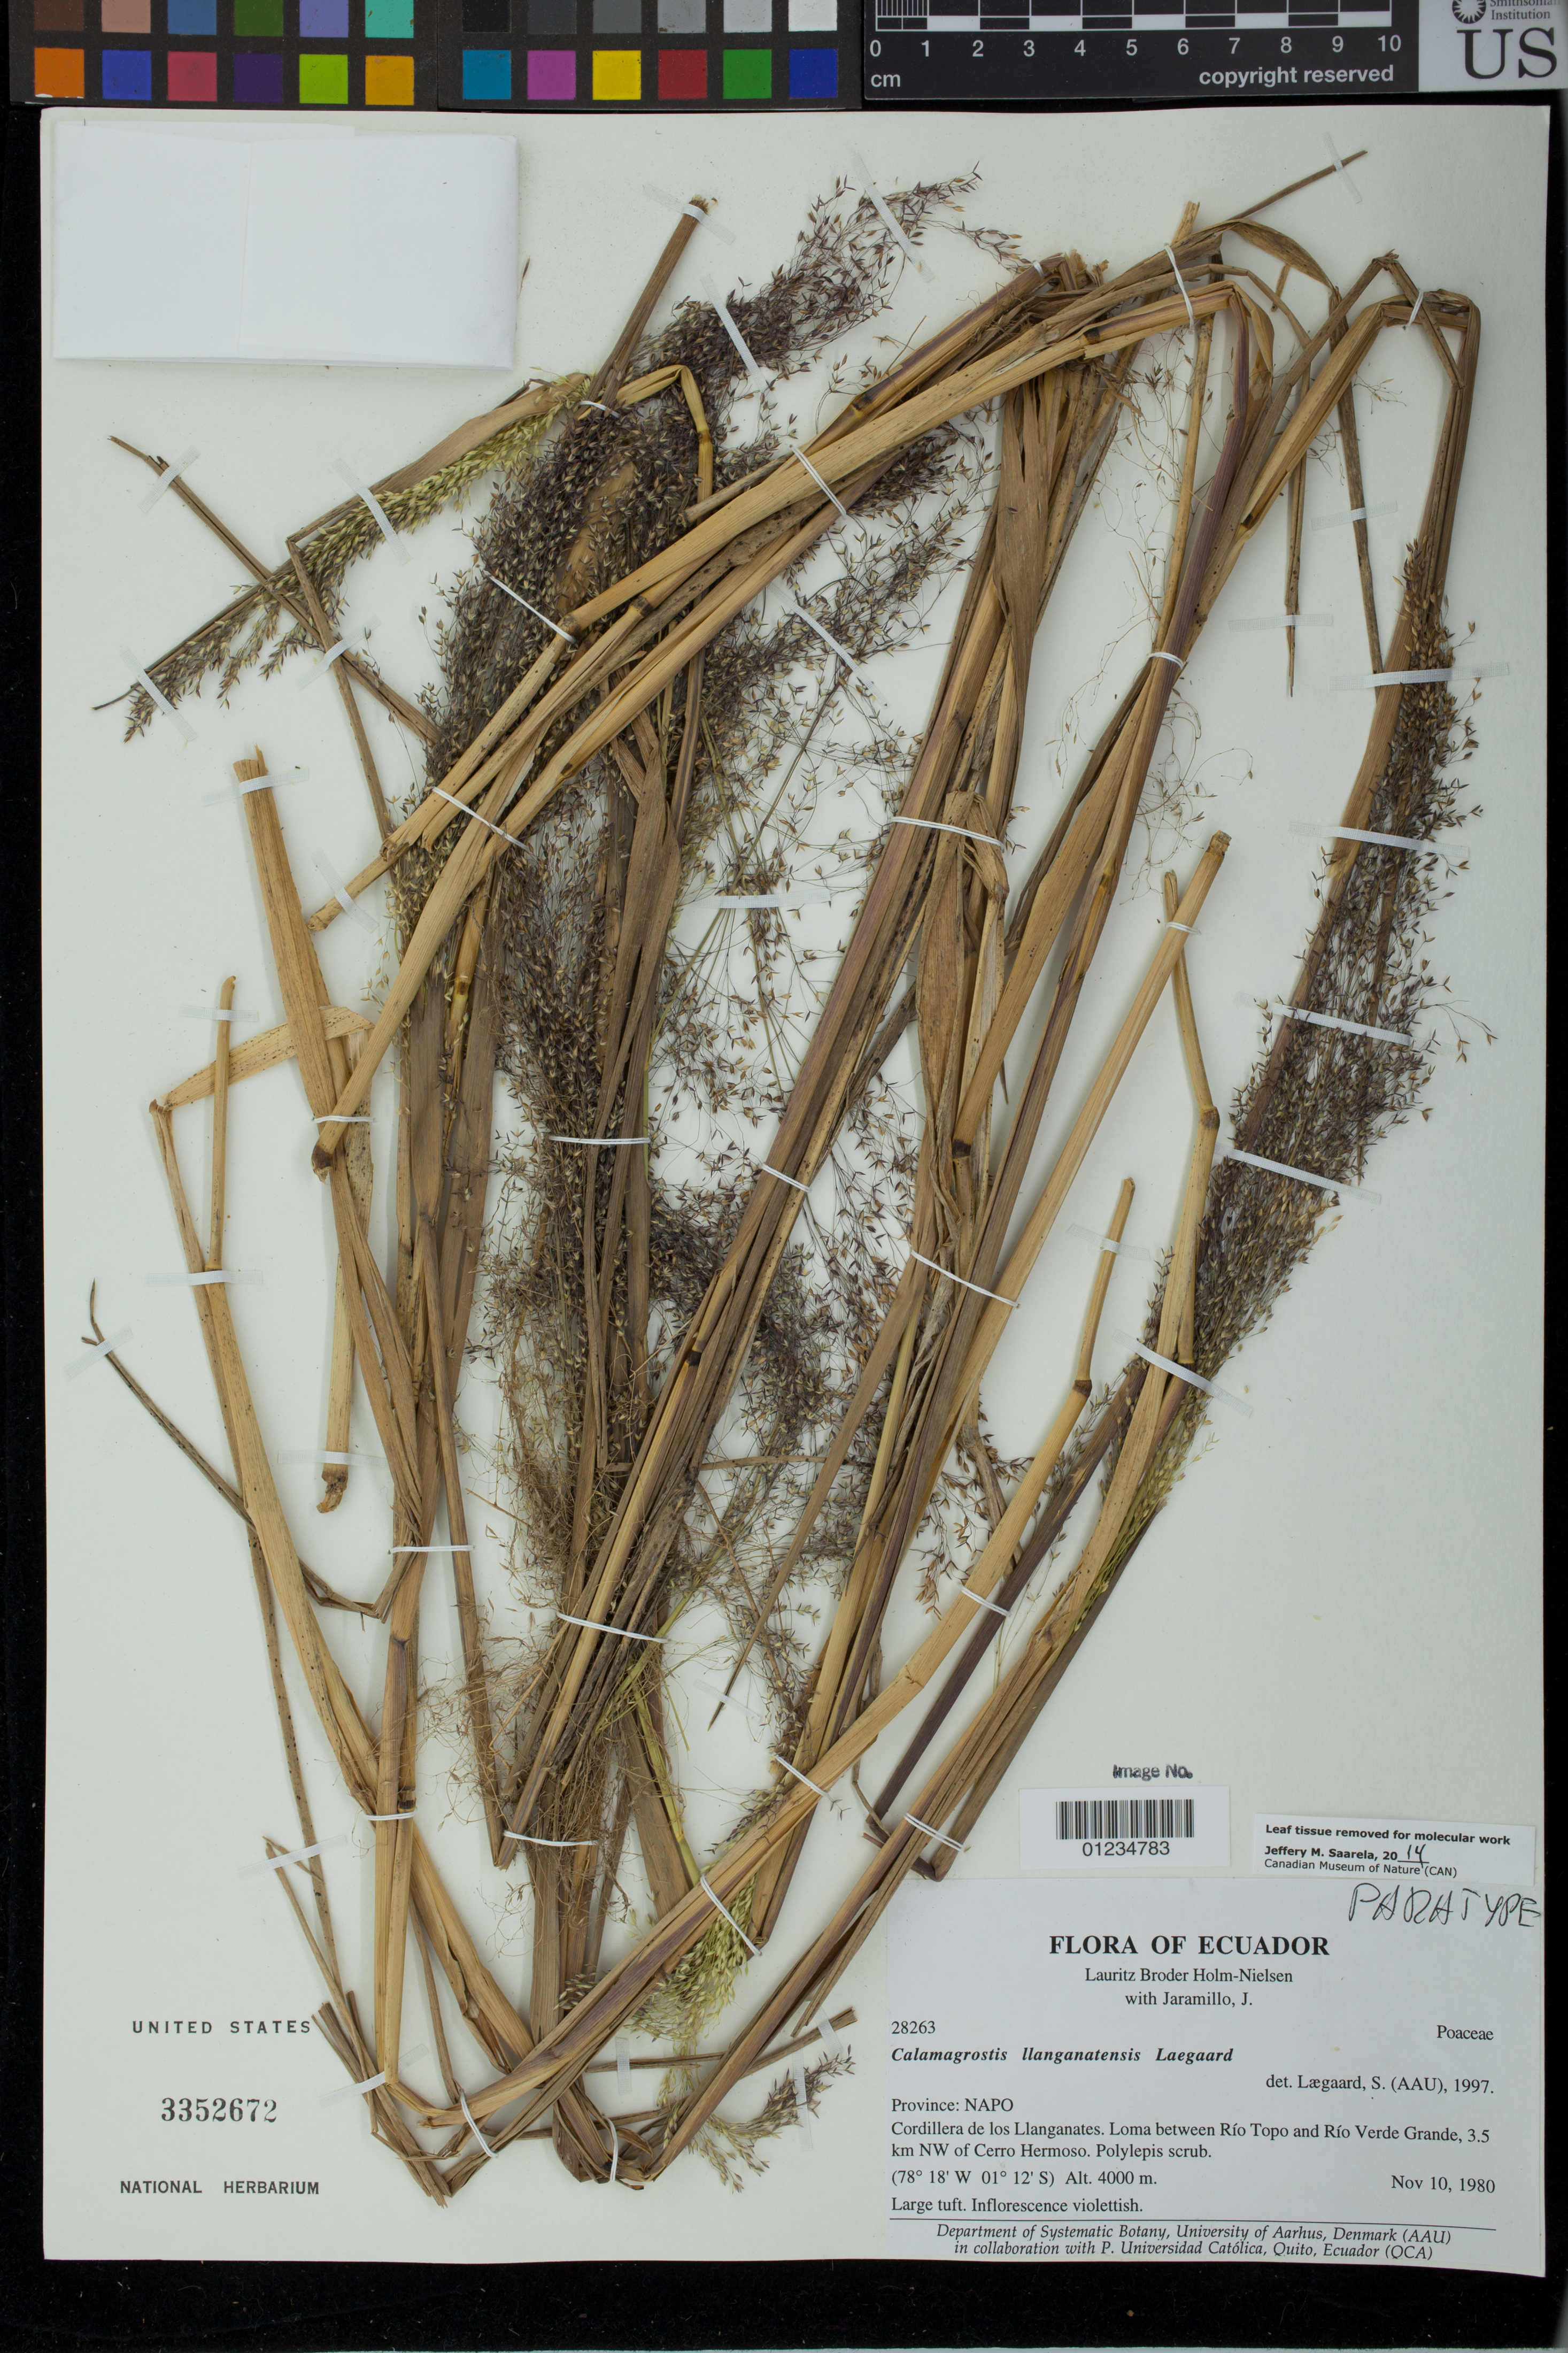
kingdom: Plantae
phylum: Tracheophyta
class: Liliopsida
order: Poales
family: Poaceae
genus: Calamagrostis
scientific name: Calamagrostis llanganatensis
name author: Lægaard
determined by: Lægaard, S., (AAU), University of Aarhus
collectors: L. B. Holm-Nielsen & J. L. Jaramillo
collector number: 28263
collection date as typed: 10 Nov 1980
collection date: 1980-11-10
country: Ecuador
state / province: Napo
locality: Cordillera de los Llanganates. Loma between Rio Topo and Rio Verde Grande, 3.5 km NW of Cerro Hermoso.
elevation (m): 4000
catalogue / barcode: US 3352672